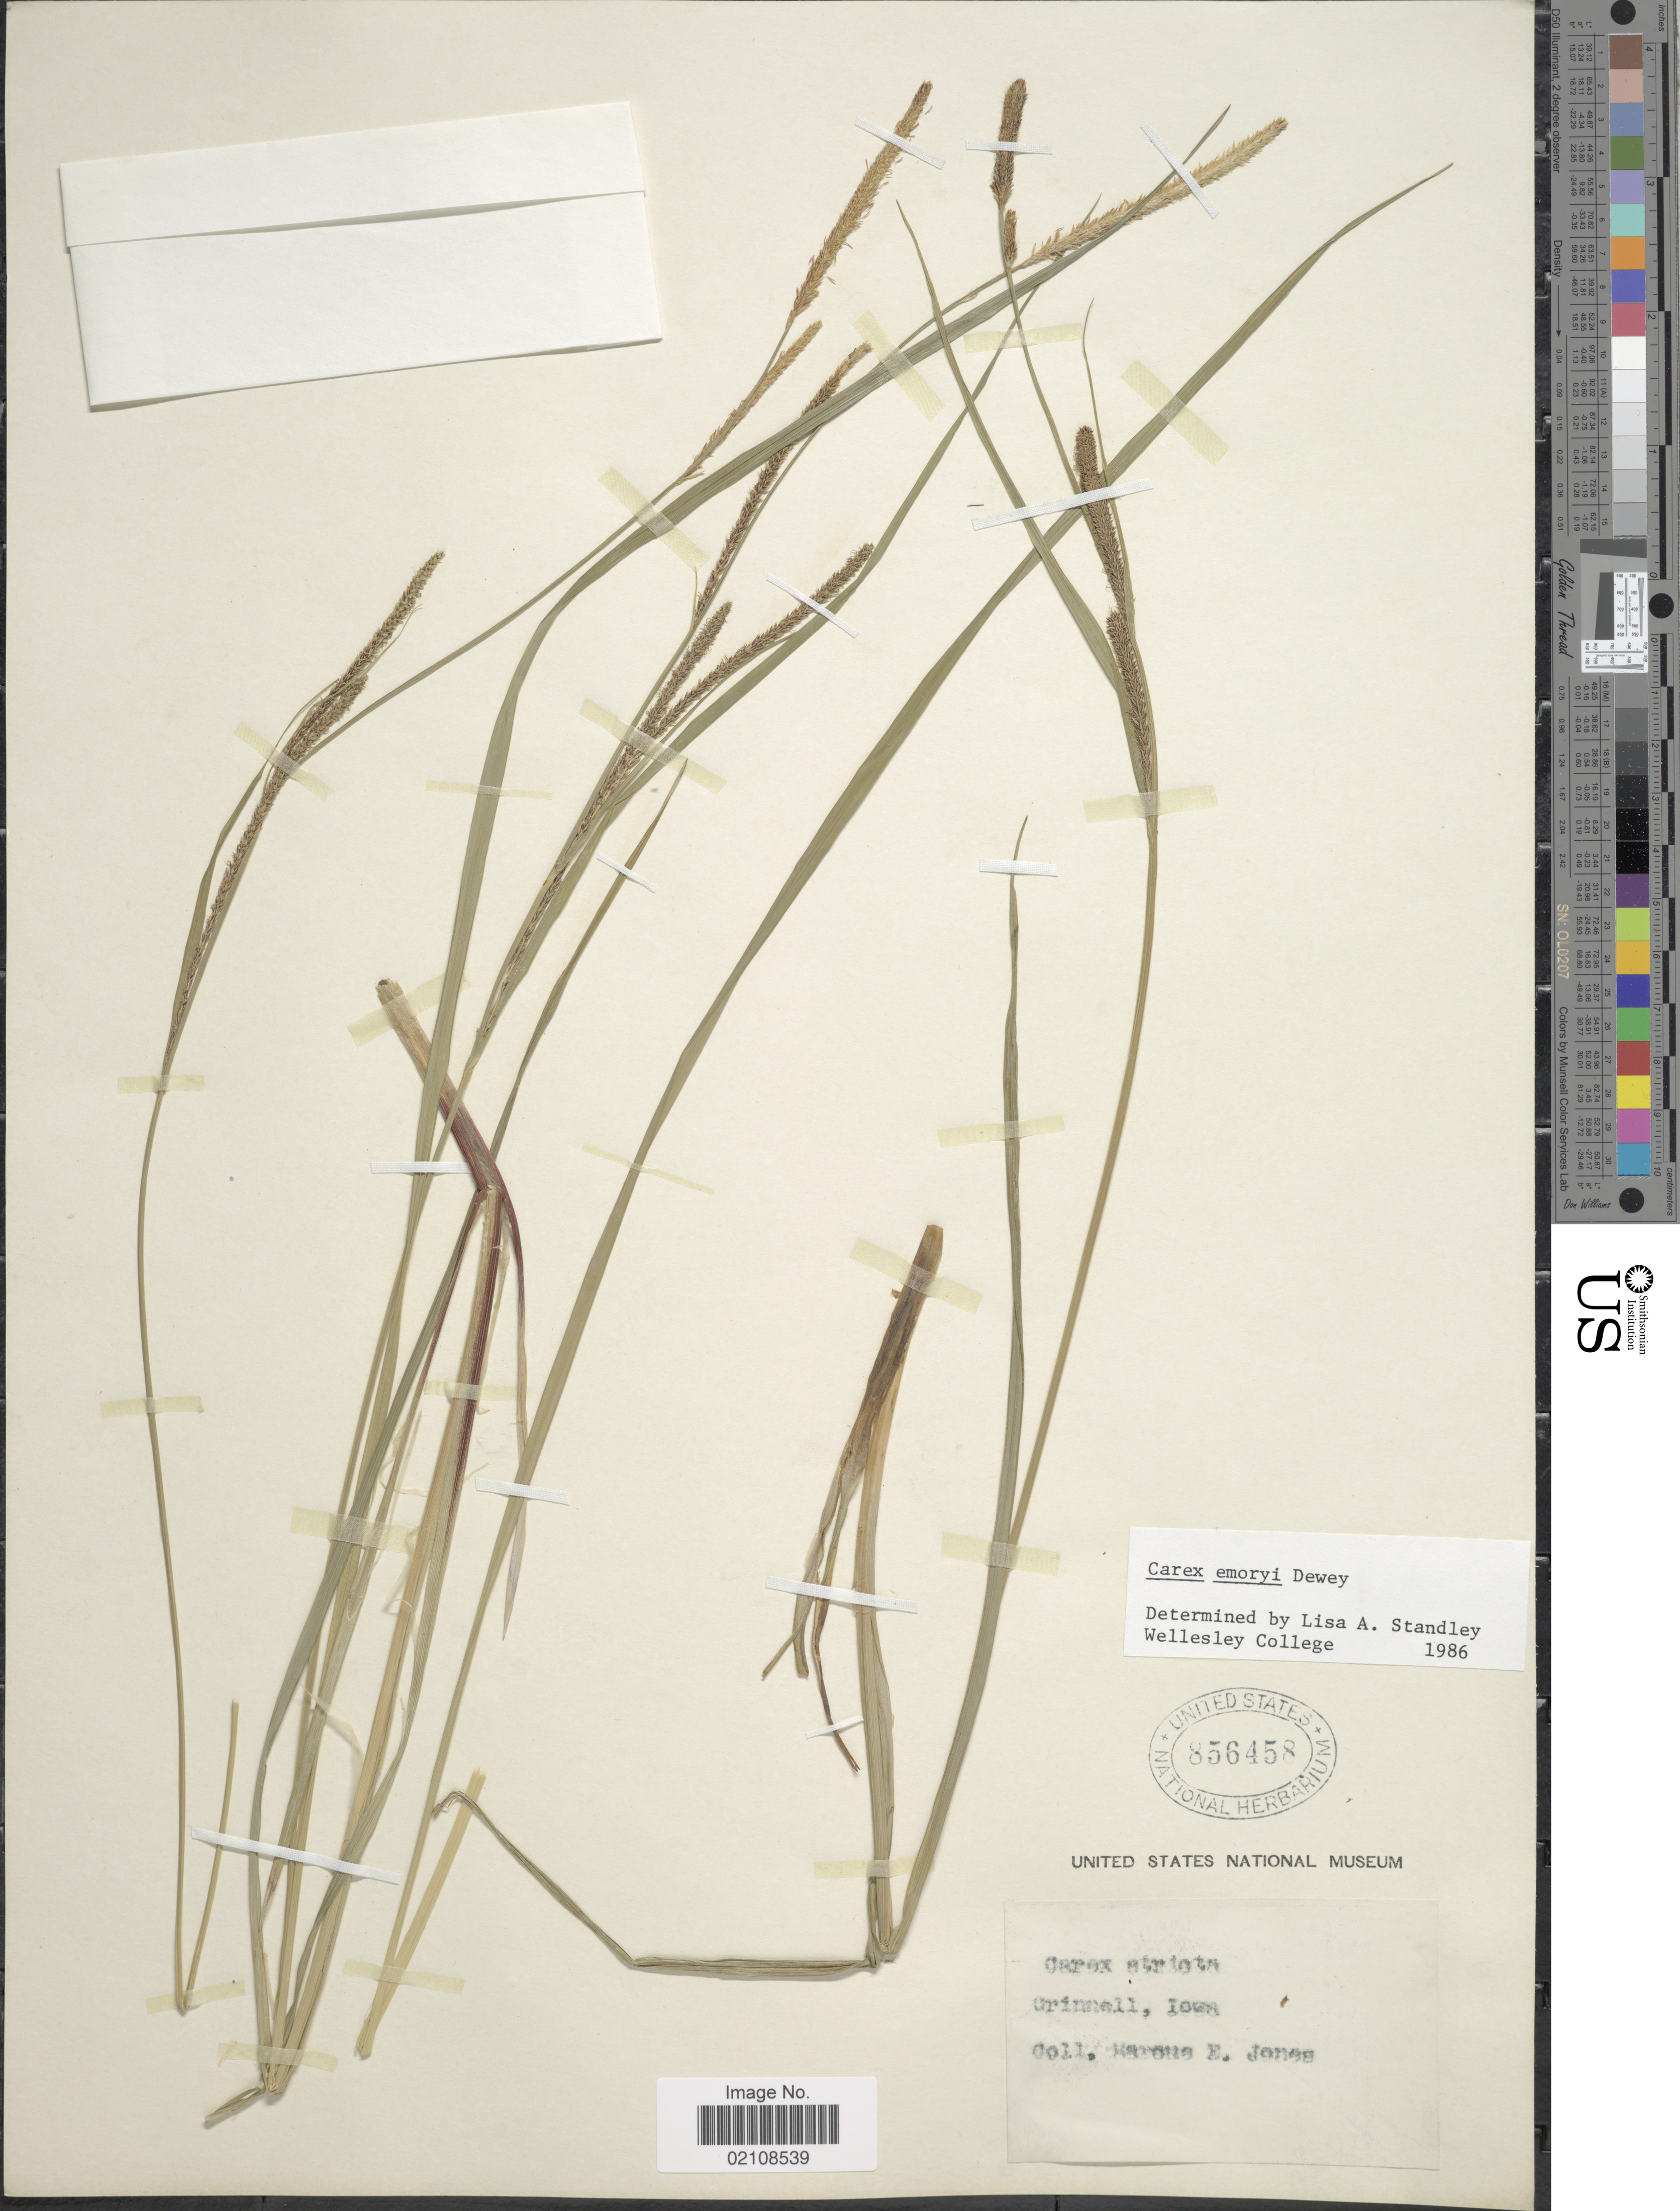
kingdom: Plantae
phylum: Tracheophyta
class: Liliopsida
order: Poales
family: Cyperaceae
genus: Carex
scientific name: Carex emoryi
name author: Dewey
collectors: M. E. Jones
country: United States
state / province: Iowa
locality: Grinnell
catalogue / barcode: US 856458